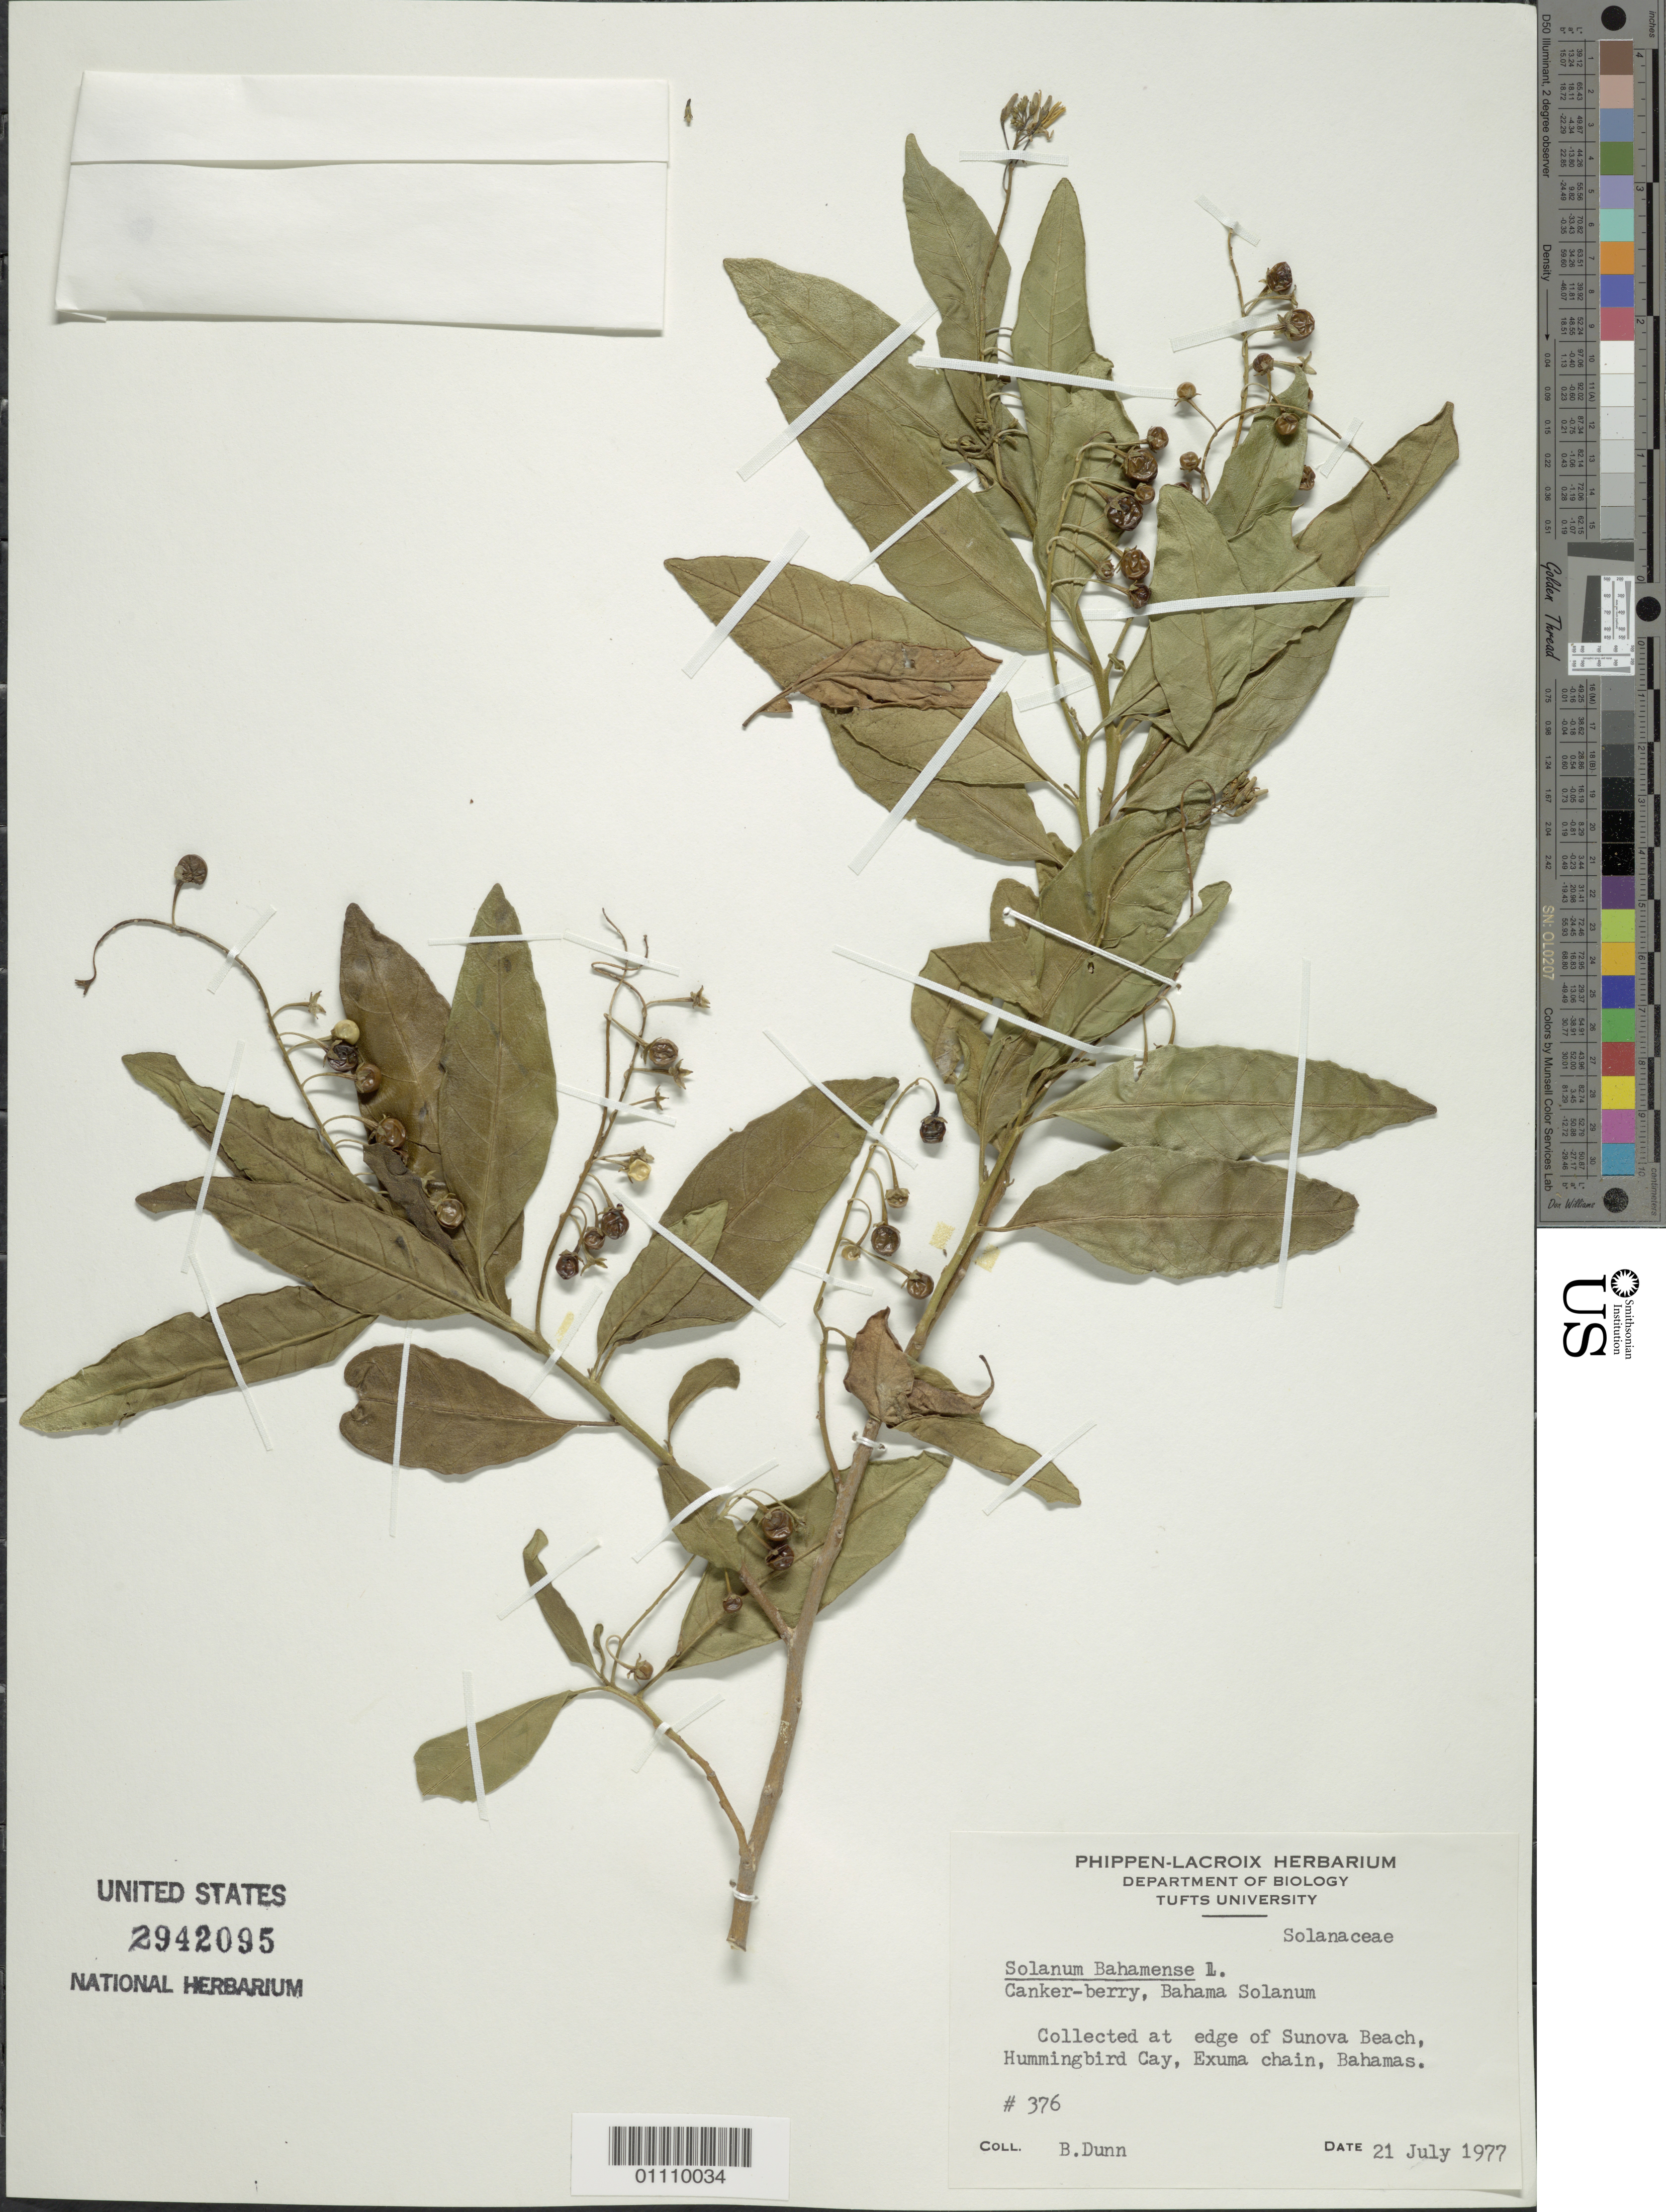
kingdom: Plantae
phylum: Tracheophyta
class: Magnoliopsida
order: Solanales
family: Solanaceae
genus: Solanum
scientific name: Solanum bahamense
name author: L.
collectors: B. Dunn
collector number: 376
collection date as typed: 21 Jul 1977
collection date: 1977-07-21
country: Bahamas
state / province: Exuma Chain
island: Hummingbird Cay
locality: Edge of Sunova Beach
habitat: At edge of beach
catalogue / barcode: US 2942209